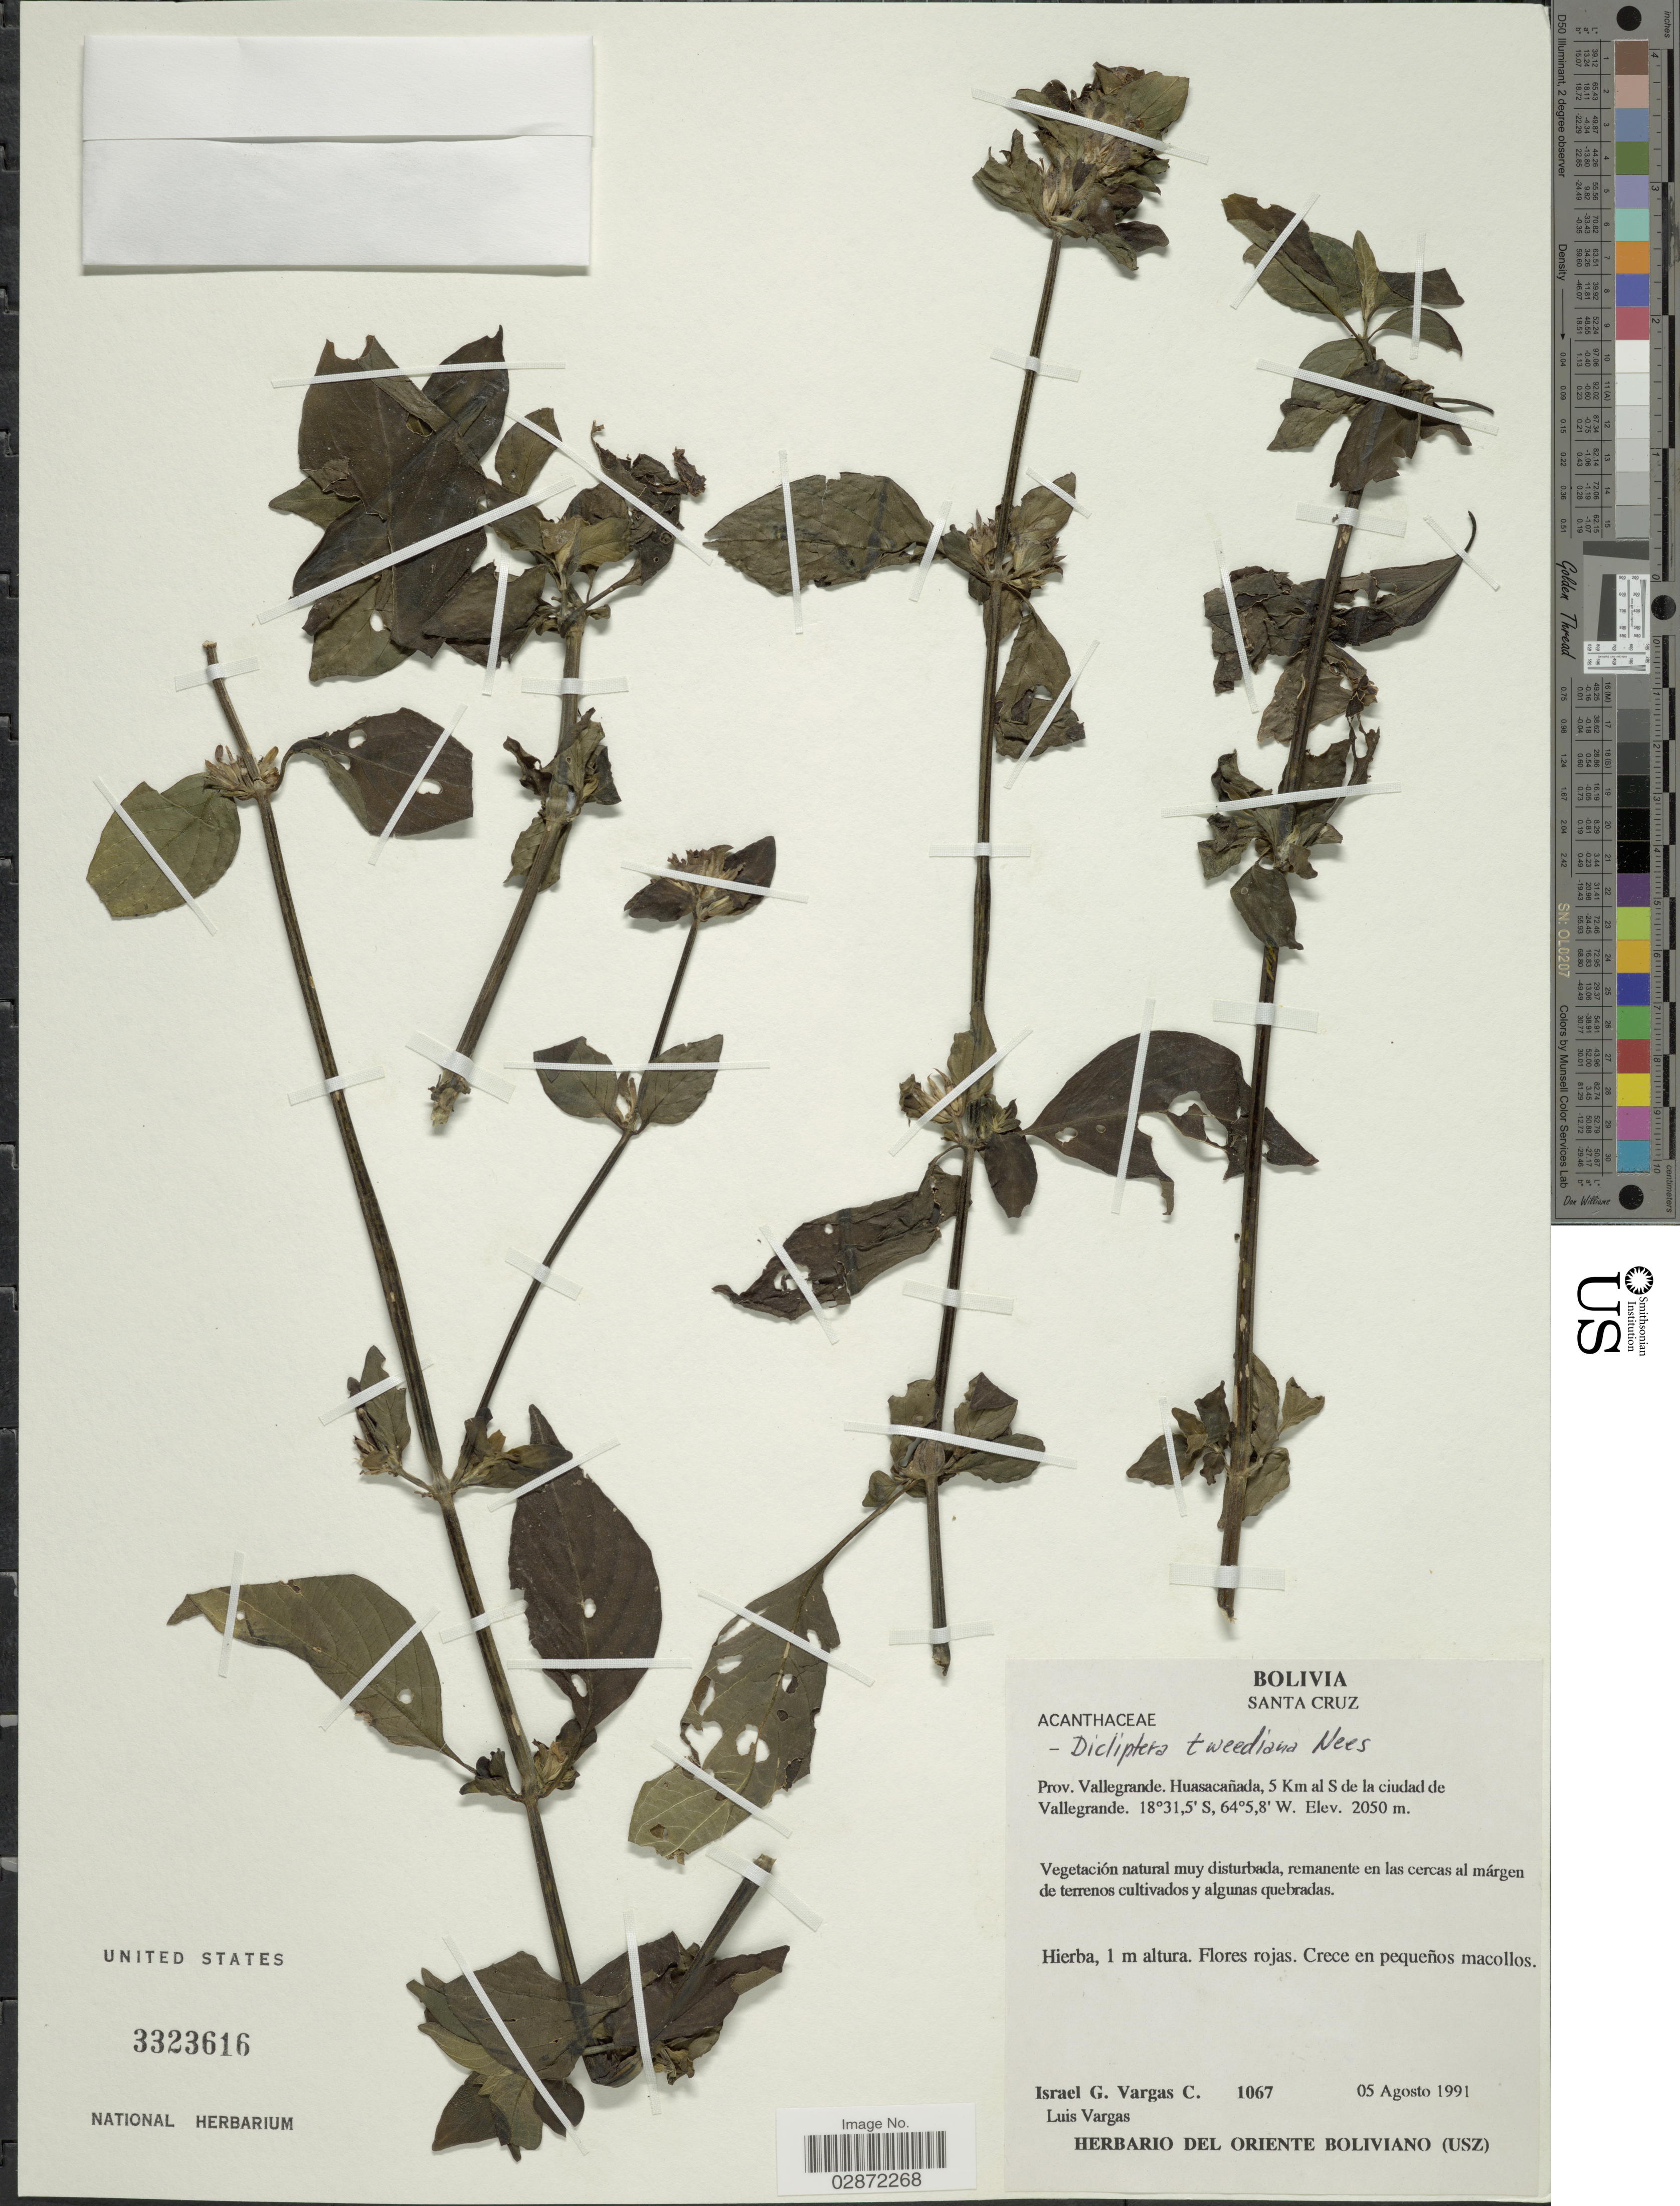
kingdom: Plantae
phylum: Tracheophyta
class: Magnoliopsida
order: Lamiales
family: Acanthaceae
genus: Dicliptera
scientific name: Dicliptera squarrosa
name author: Nees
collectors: I. Vargas C. & L. Vargas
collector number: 1067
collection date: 1991-08-05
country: Bolivia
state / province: Santa Cruz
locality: Prov. Vallegrande. Huasacañada, 5 Km al S de la ciudad de Vallegrande.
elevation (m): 2050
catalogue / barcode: US 3323616